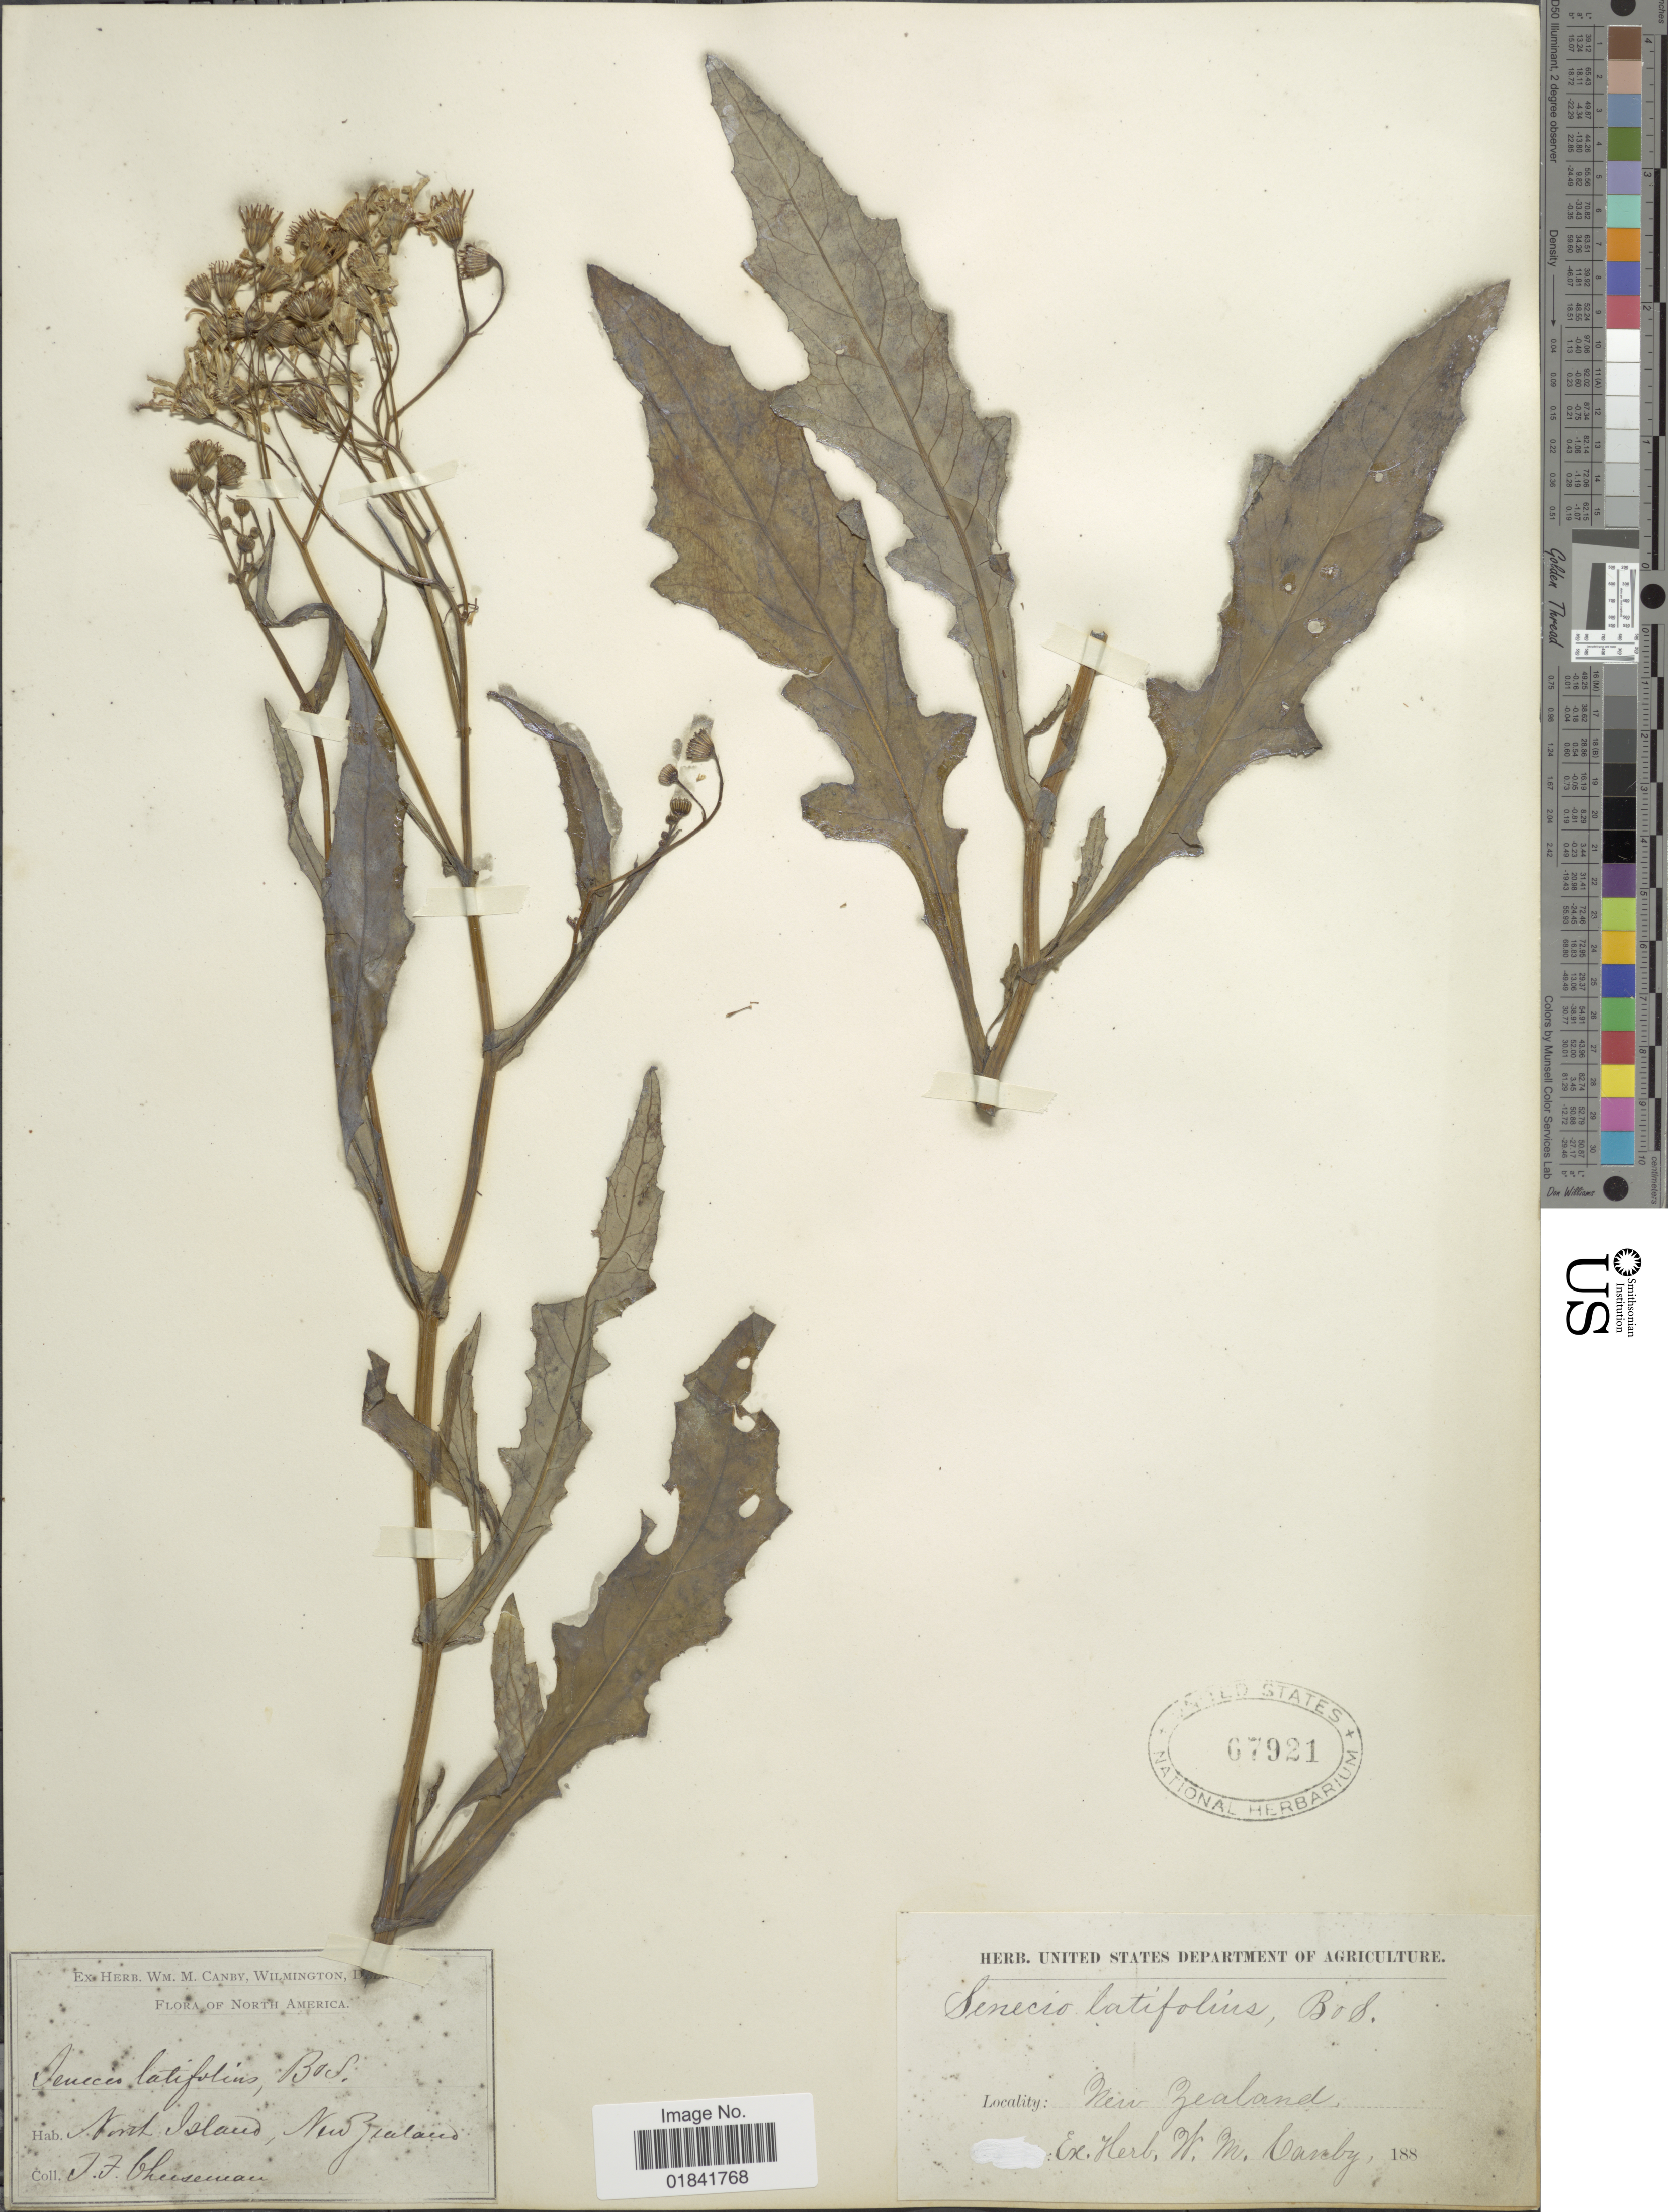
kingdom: Plantae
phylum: Tracheophyta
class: Magnoliopsida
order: Asterales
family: Asteraceae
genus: Senecio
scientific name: Senecio latifolius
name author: DC.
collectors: T. F. Cheeseman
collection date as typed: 188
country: New Zealand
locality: North Island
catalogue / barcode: US 67921